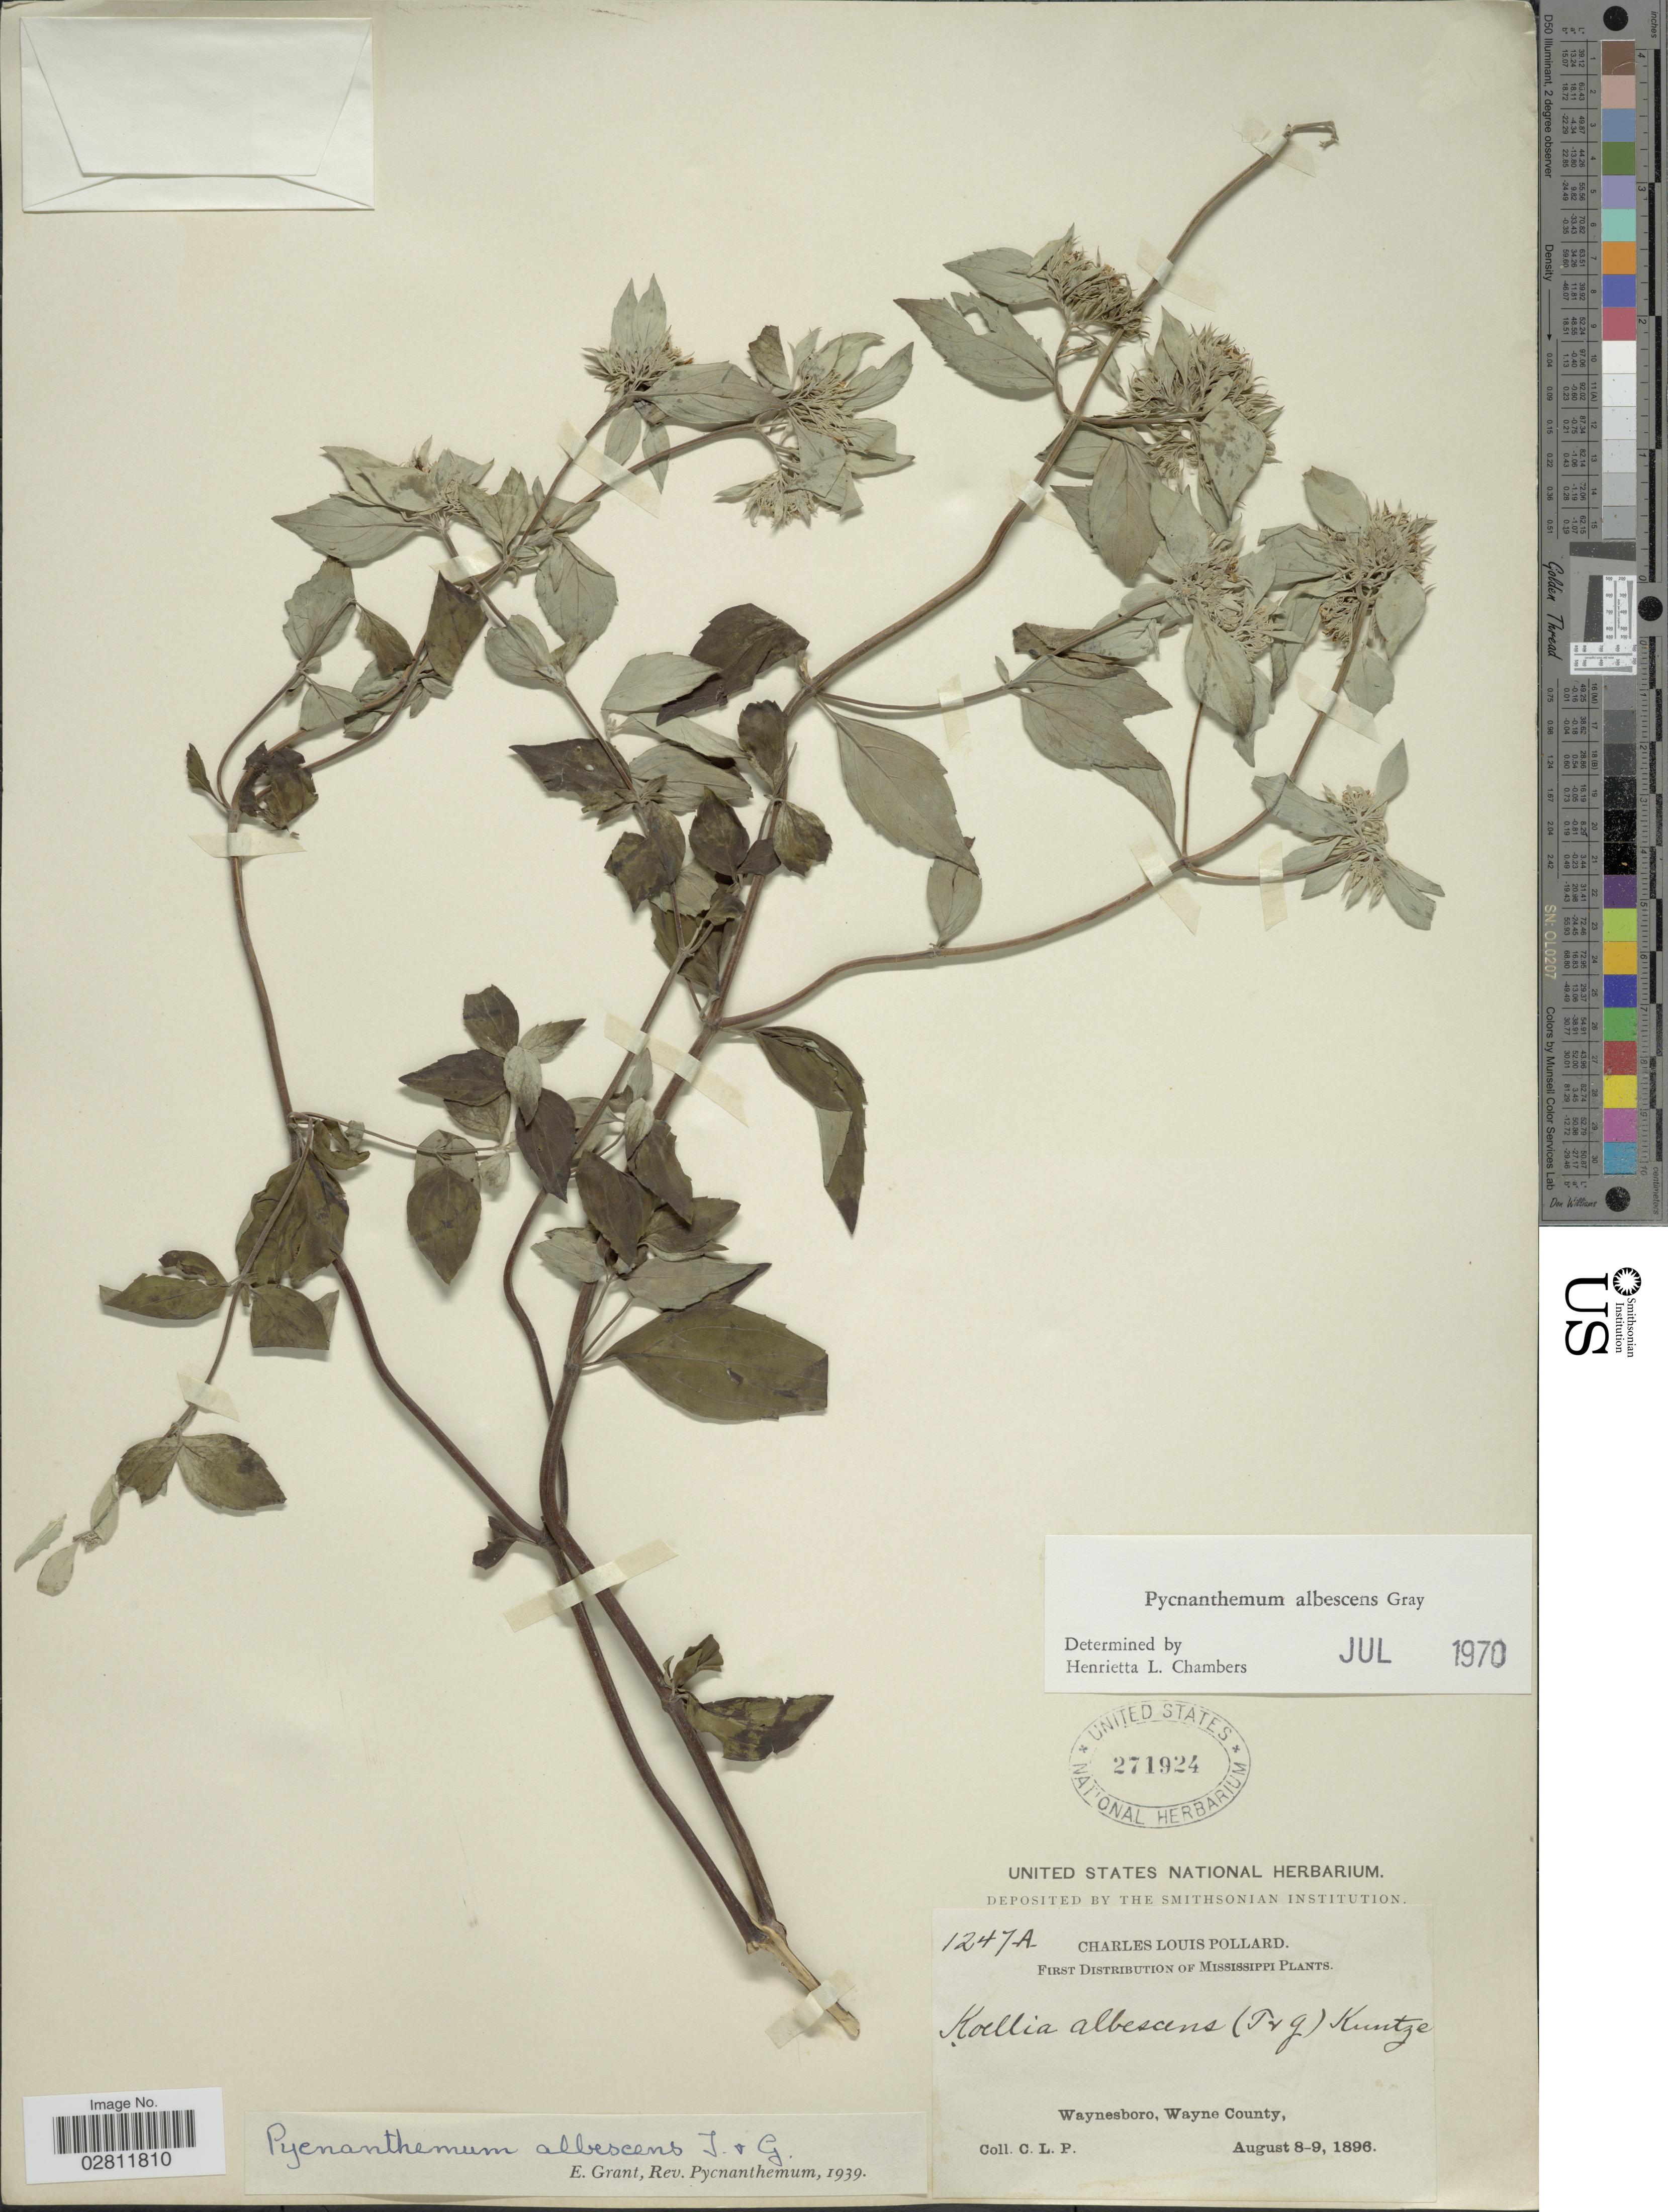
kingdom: Plantae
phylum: Tracheophyta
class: Magnoliopsida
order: Lamiales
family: Lamiaceae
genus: Pycnanthemum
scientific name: Pycnanthemum albescens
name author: Torr. & A. Gray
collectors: C. L. Pollard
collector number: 1247A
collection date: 1896-08-08/1896-08-09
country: United States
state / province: Mississippi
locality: Waynesboro, Wayne County.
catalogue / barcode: US 271924